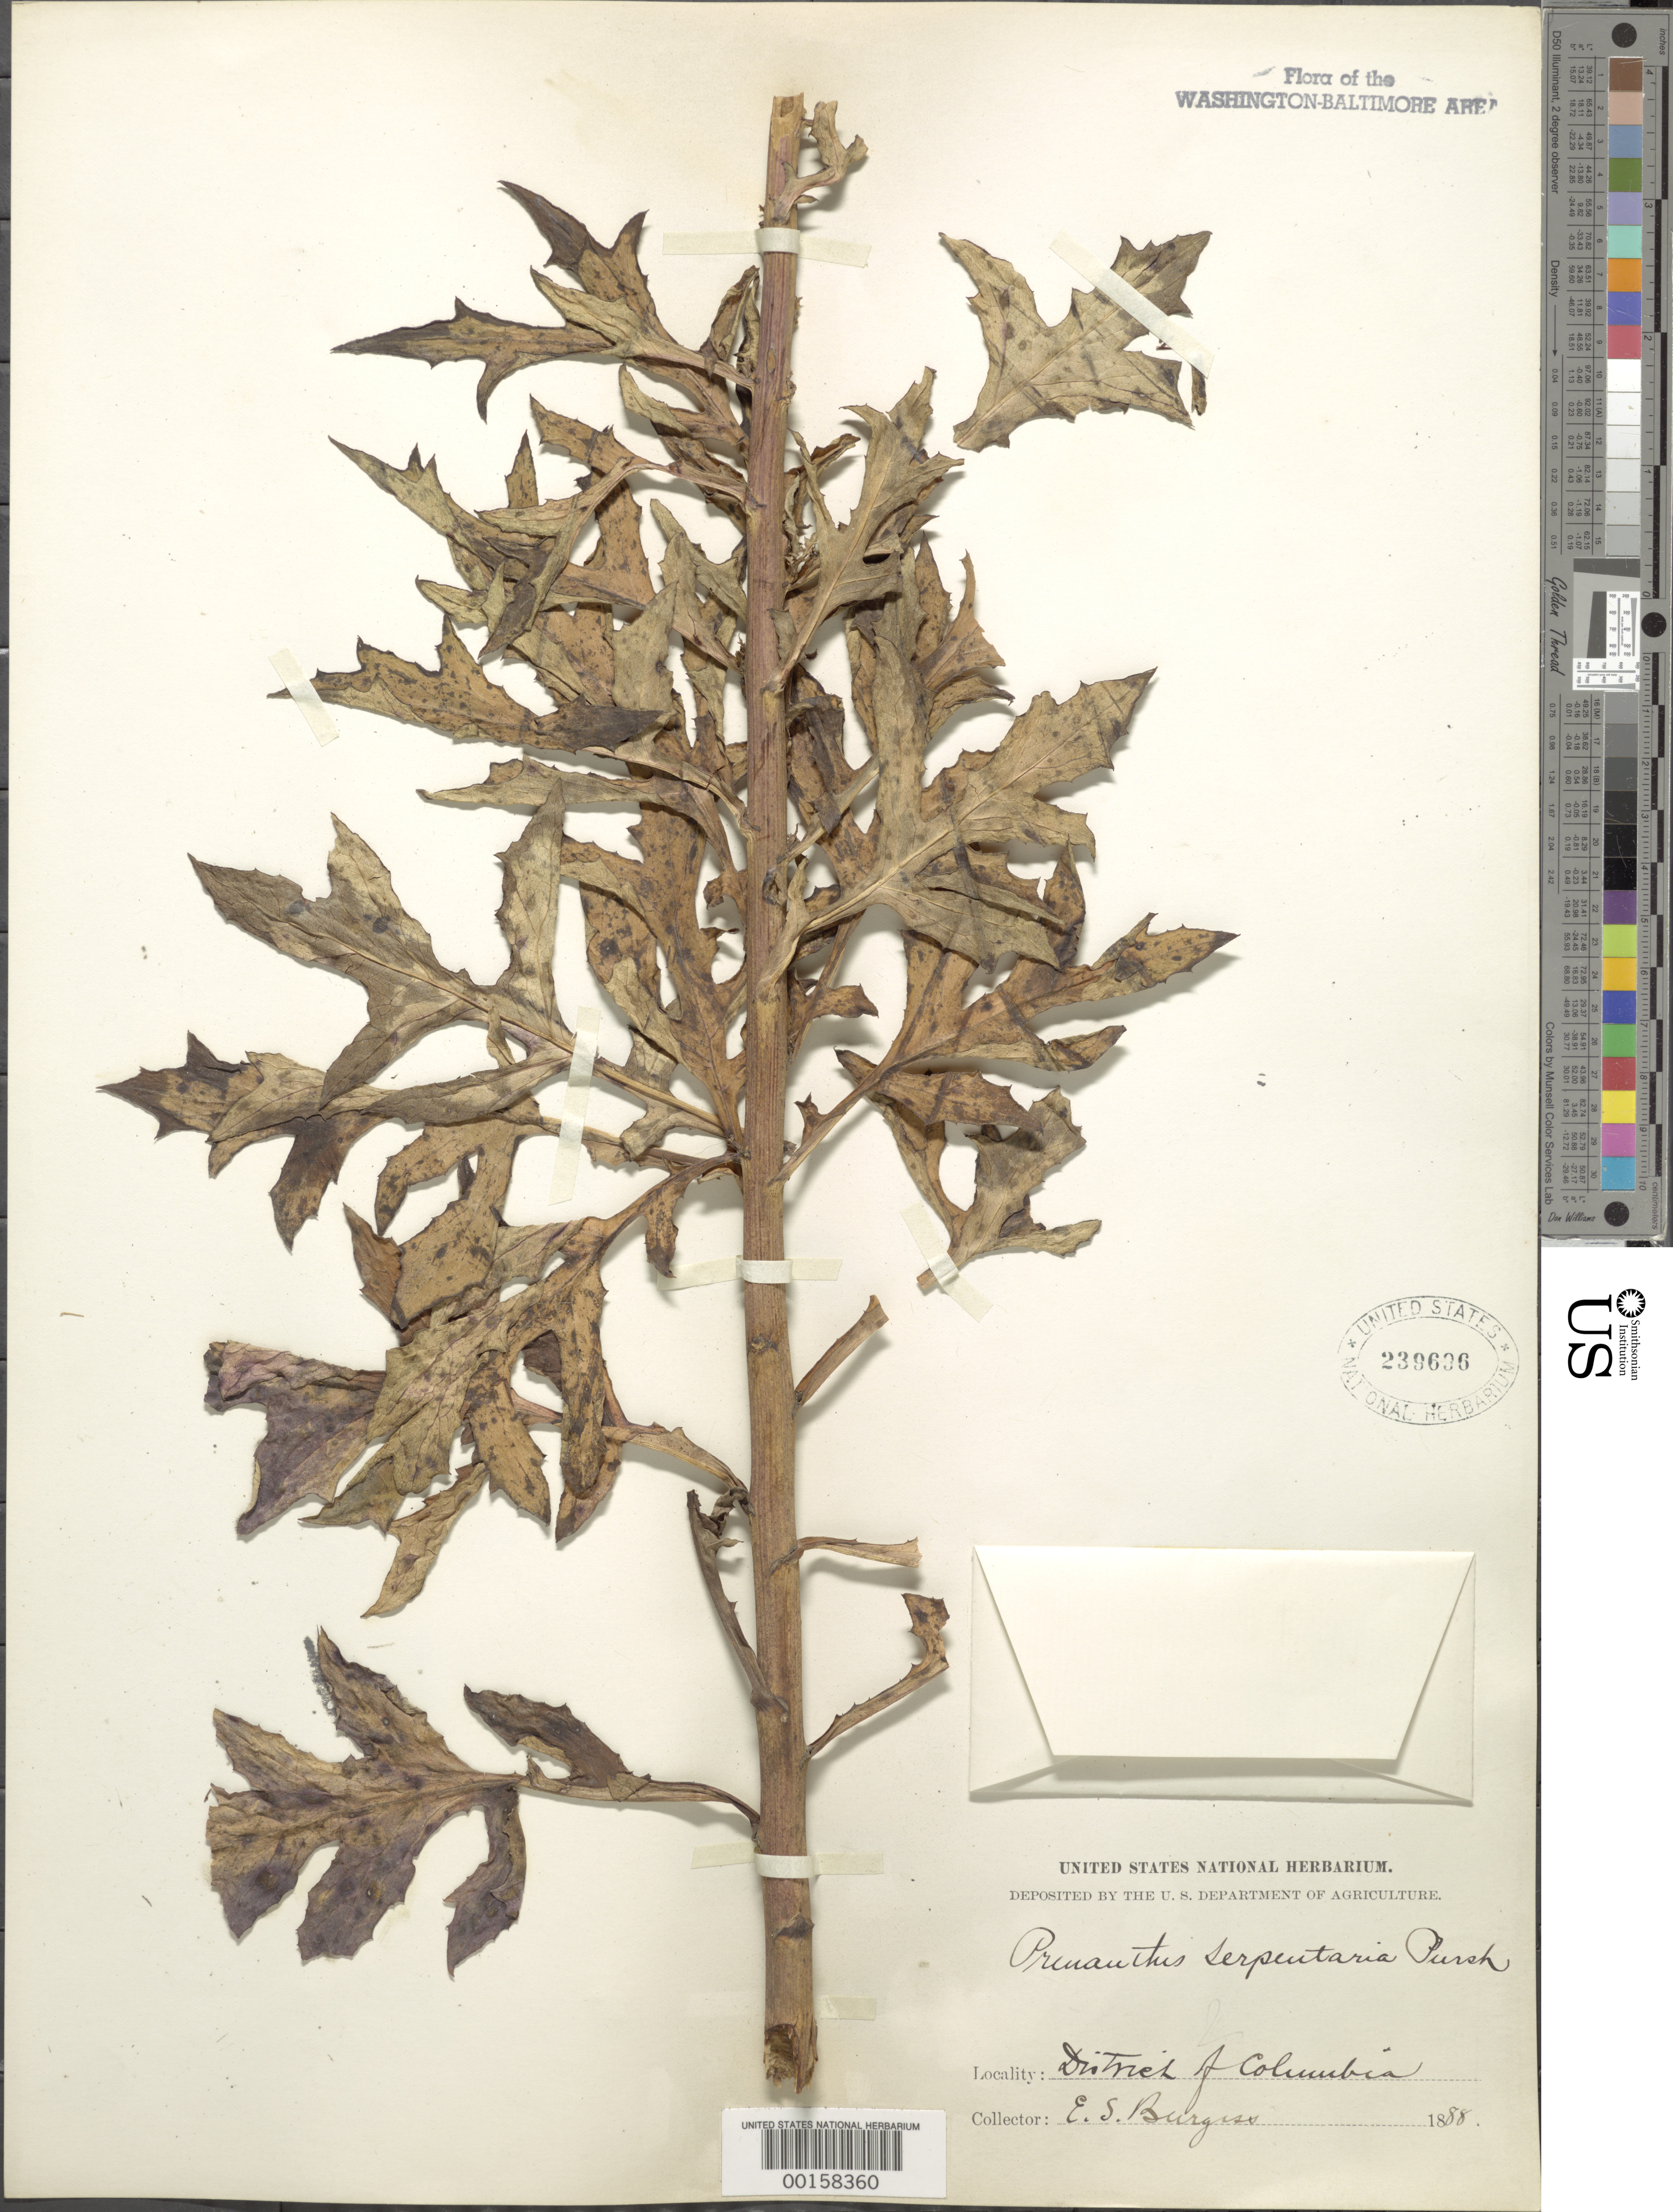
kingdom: Plantae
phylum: Tracheophyta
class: Magnoliopsida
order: Asterales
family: Asteraceae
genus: Nabalus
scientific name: Nabalus serpentarius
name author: (Pursh) Hook.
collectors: E. Burgess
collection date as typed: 1888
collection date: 1888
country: United States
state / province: District of Columbia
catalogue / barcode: US 239696